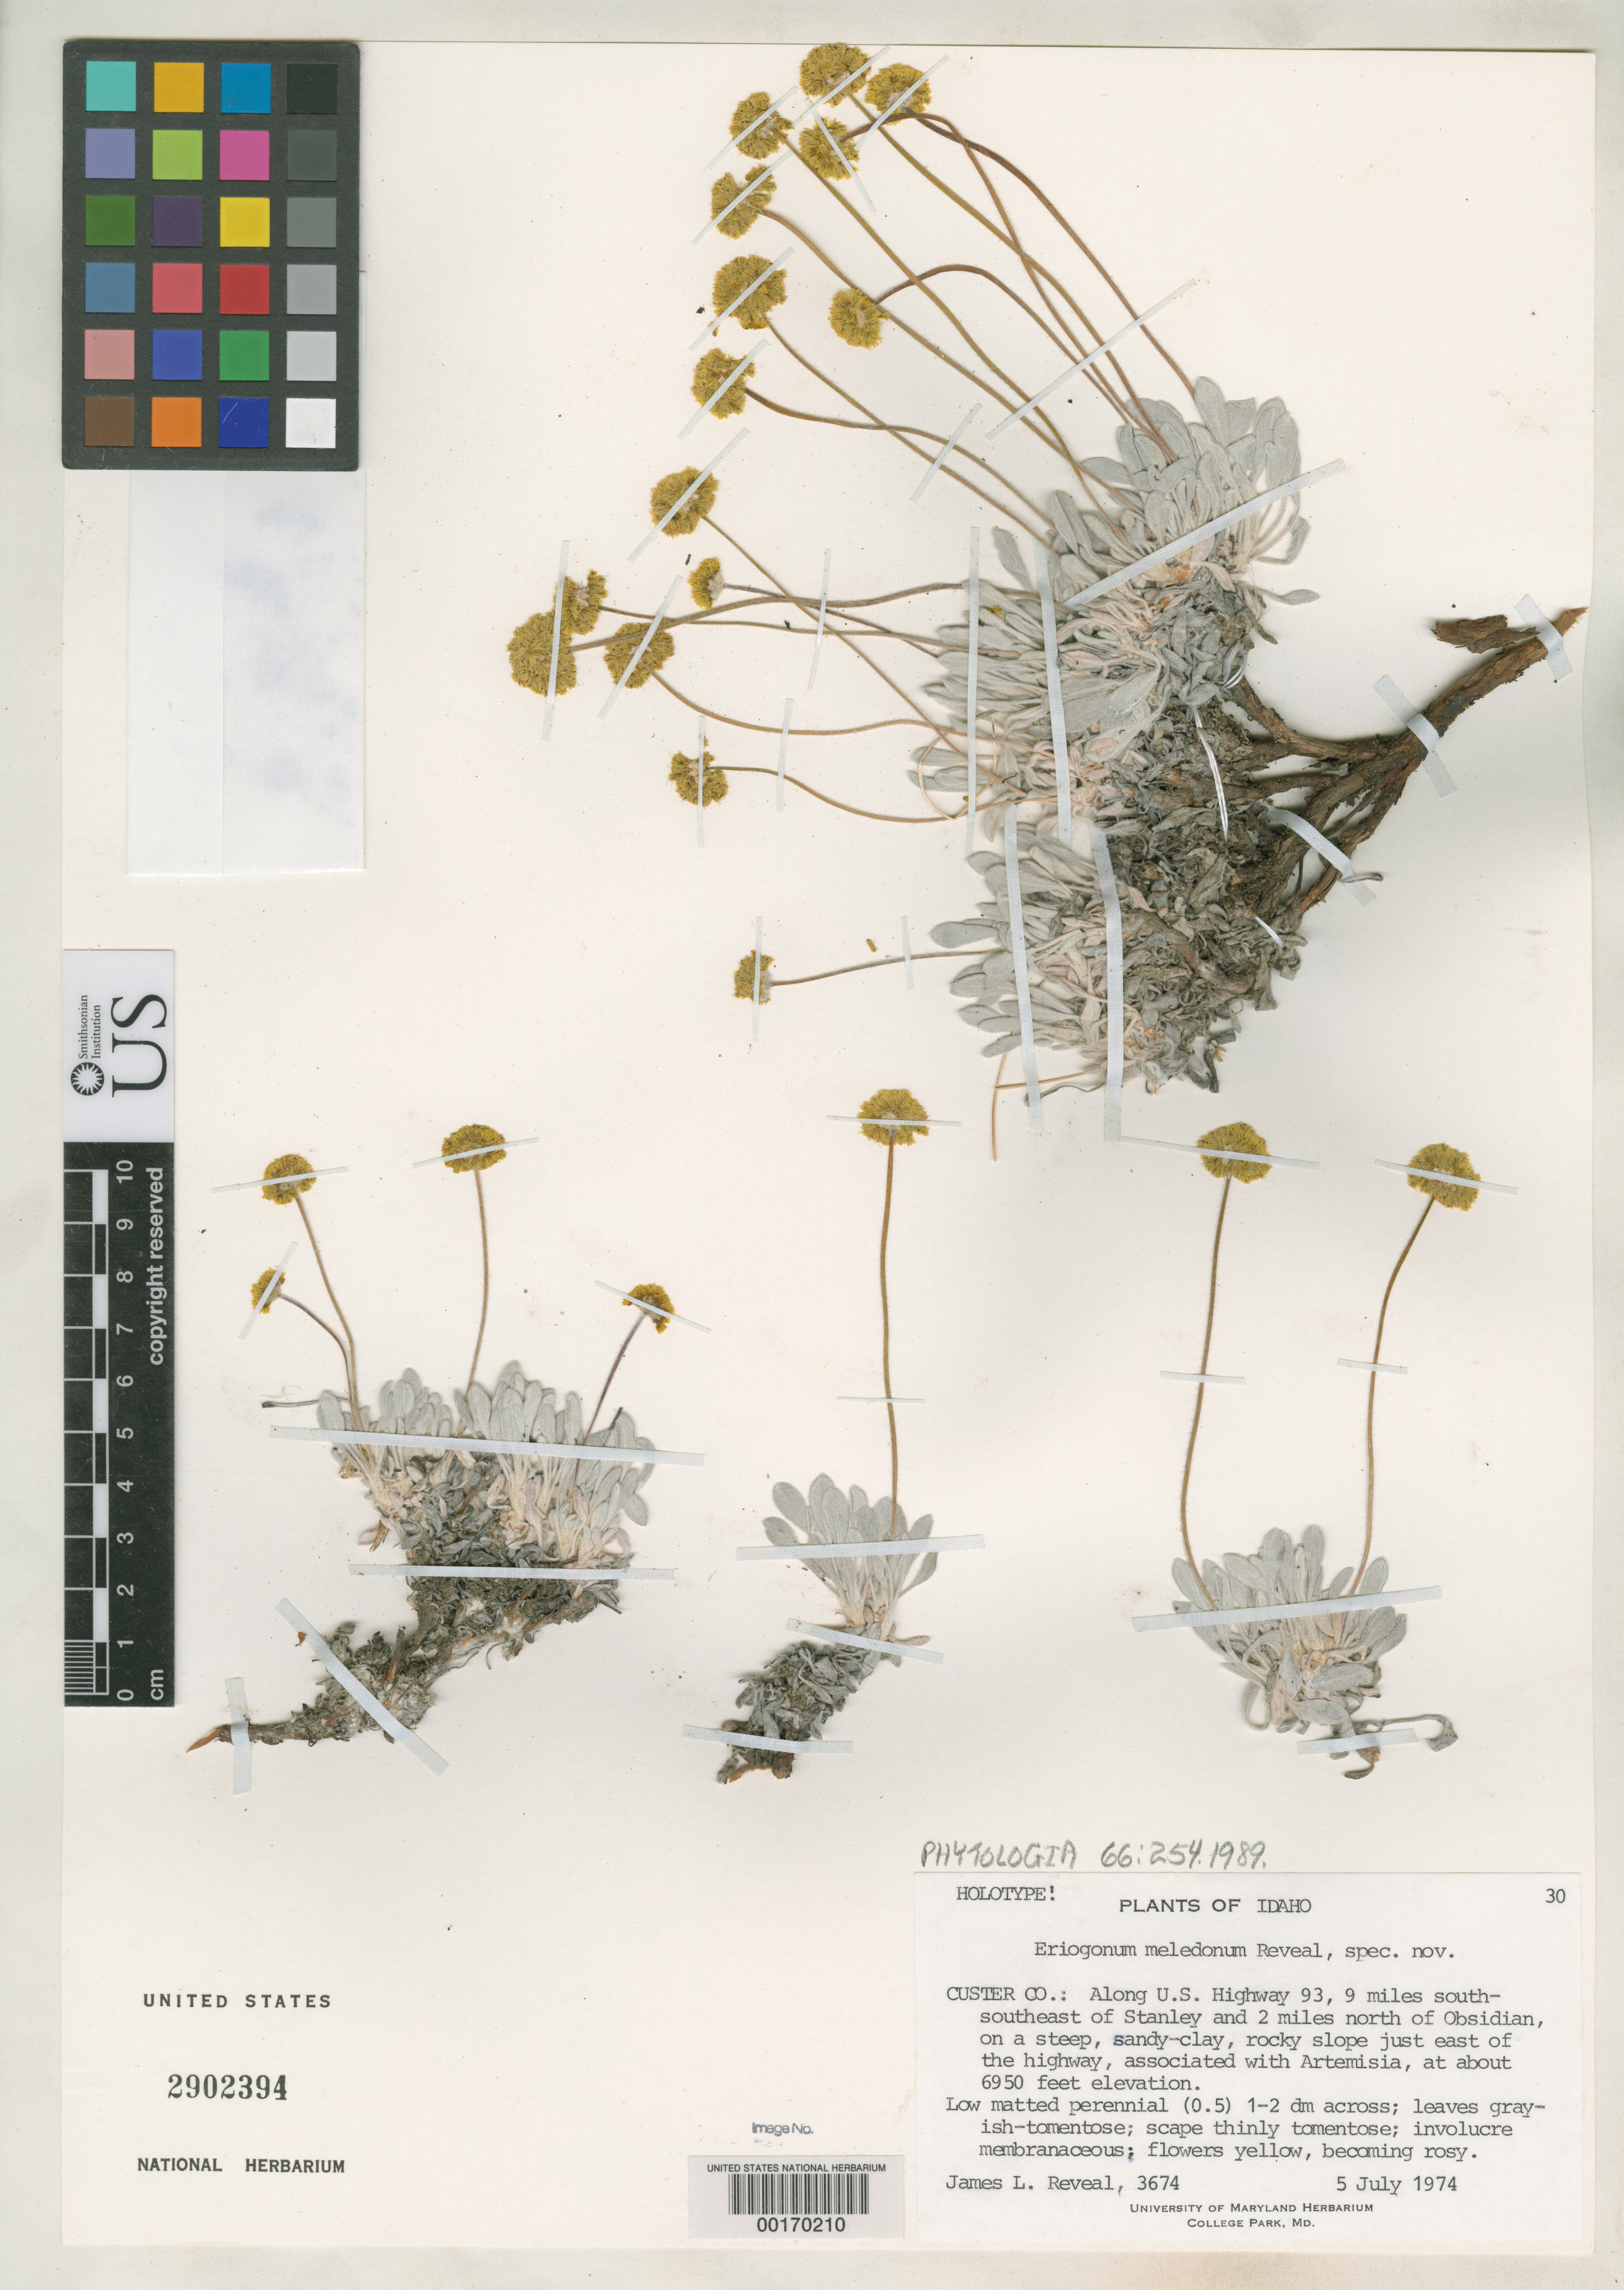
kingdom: Plantae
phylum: Tracheophyta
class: Magnoliopsida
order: Caryophyllales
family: Polygonaceae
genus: Eriogonum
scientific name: Eriogonum meledonum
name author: Reveal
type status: Holotype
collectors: J. L. Reveal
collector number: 3674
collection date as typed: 05 Jul 1974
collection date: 1974-07-05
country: United States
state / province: Idaho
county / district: Custer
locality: Along U.S. Hwy 93, 9 mi SSE of Stanley & 2 mi n of Obsidian, on steep sandy-clay, rocky slope just E of highway.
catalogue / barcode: US 2902394